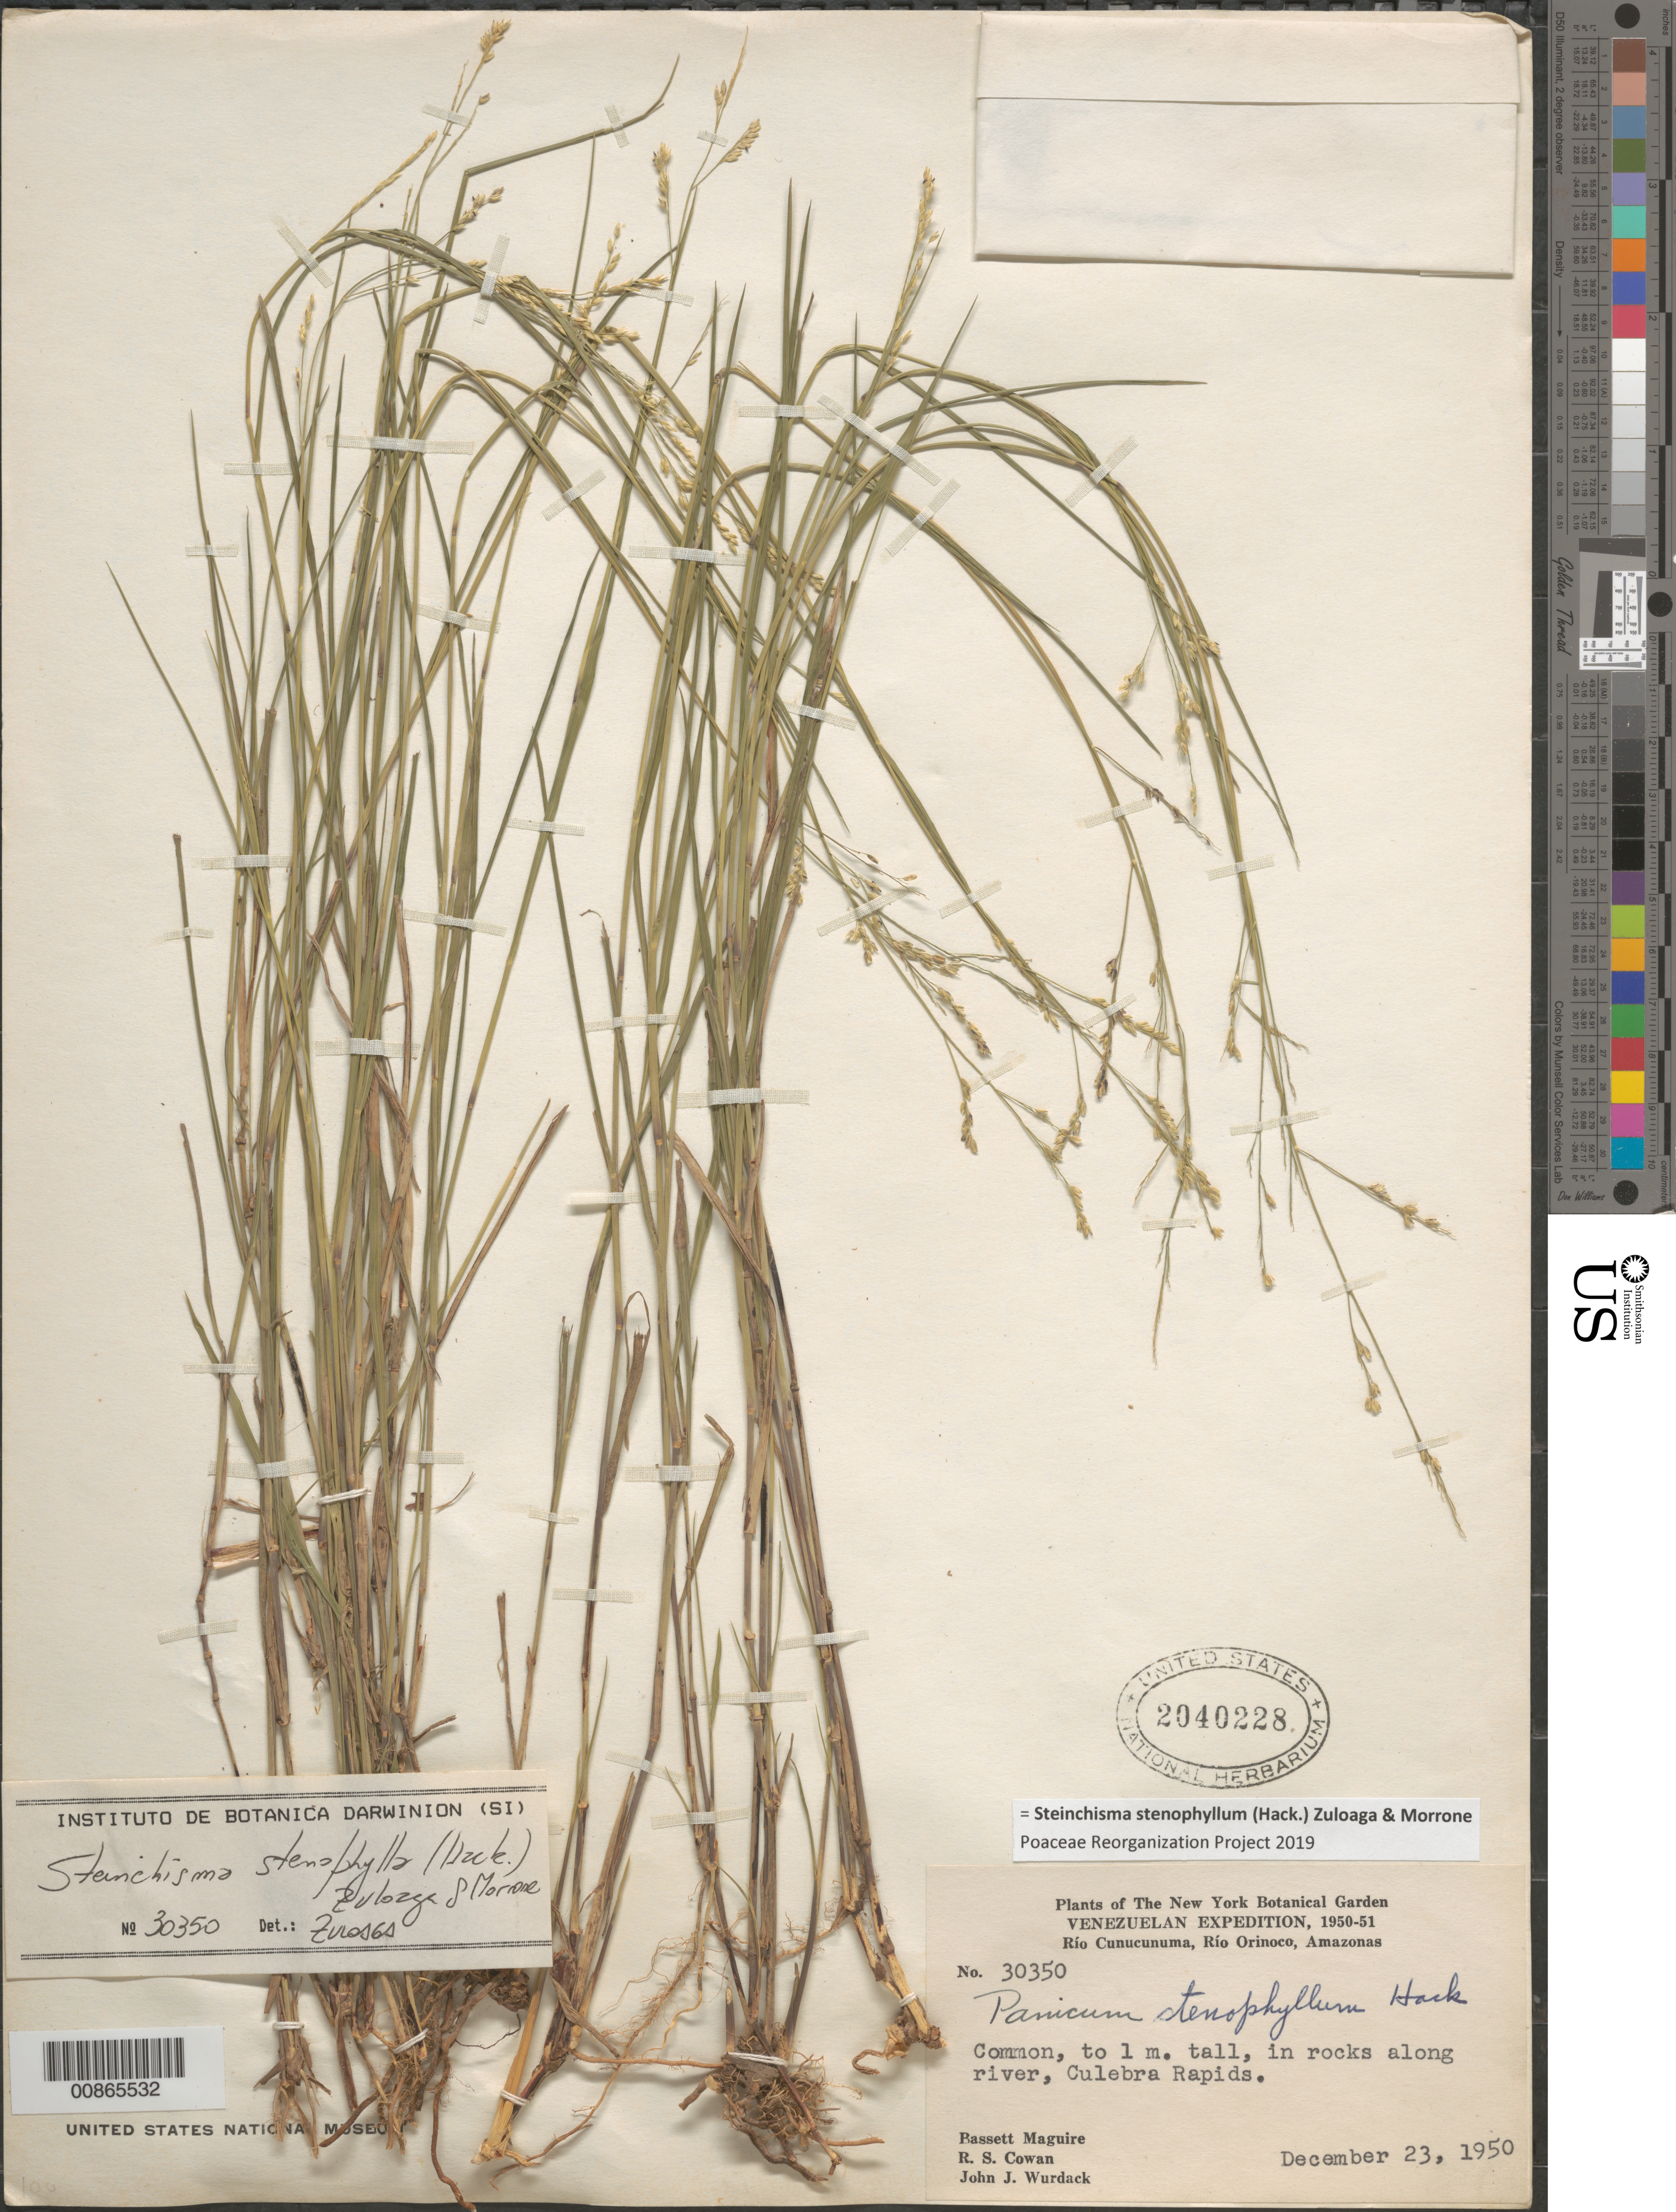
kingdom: Plantae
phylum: Tracheophyta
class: Liliopsida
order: Poales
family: Poaceae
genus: Panicum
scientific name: Panicum stenophyllum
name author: Hack.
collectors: B. Maguire, R. S. Cowan & J. J. Wurdack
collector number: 30350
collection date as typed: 23-Dec-50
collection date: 1950-12-23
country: Venezuela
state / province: Amazonas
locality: Río Cunucunuma, Culebra Rapids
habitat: Rocks along river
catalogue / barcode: US 2040228